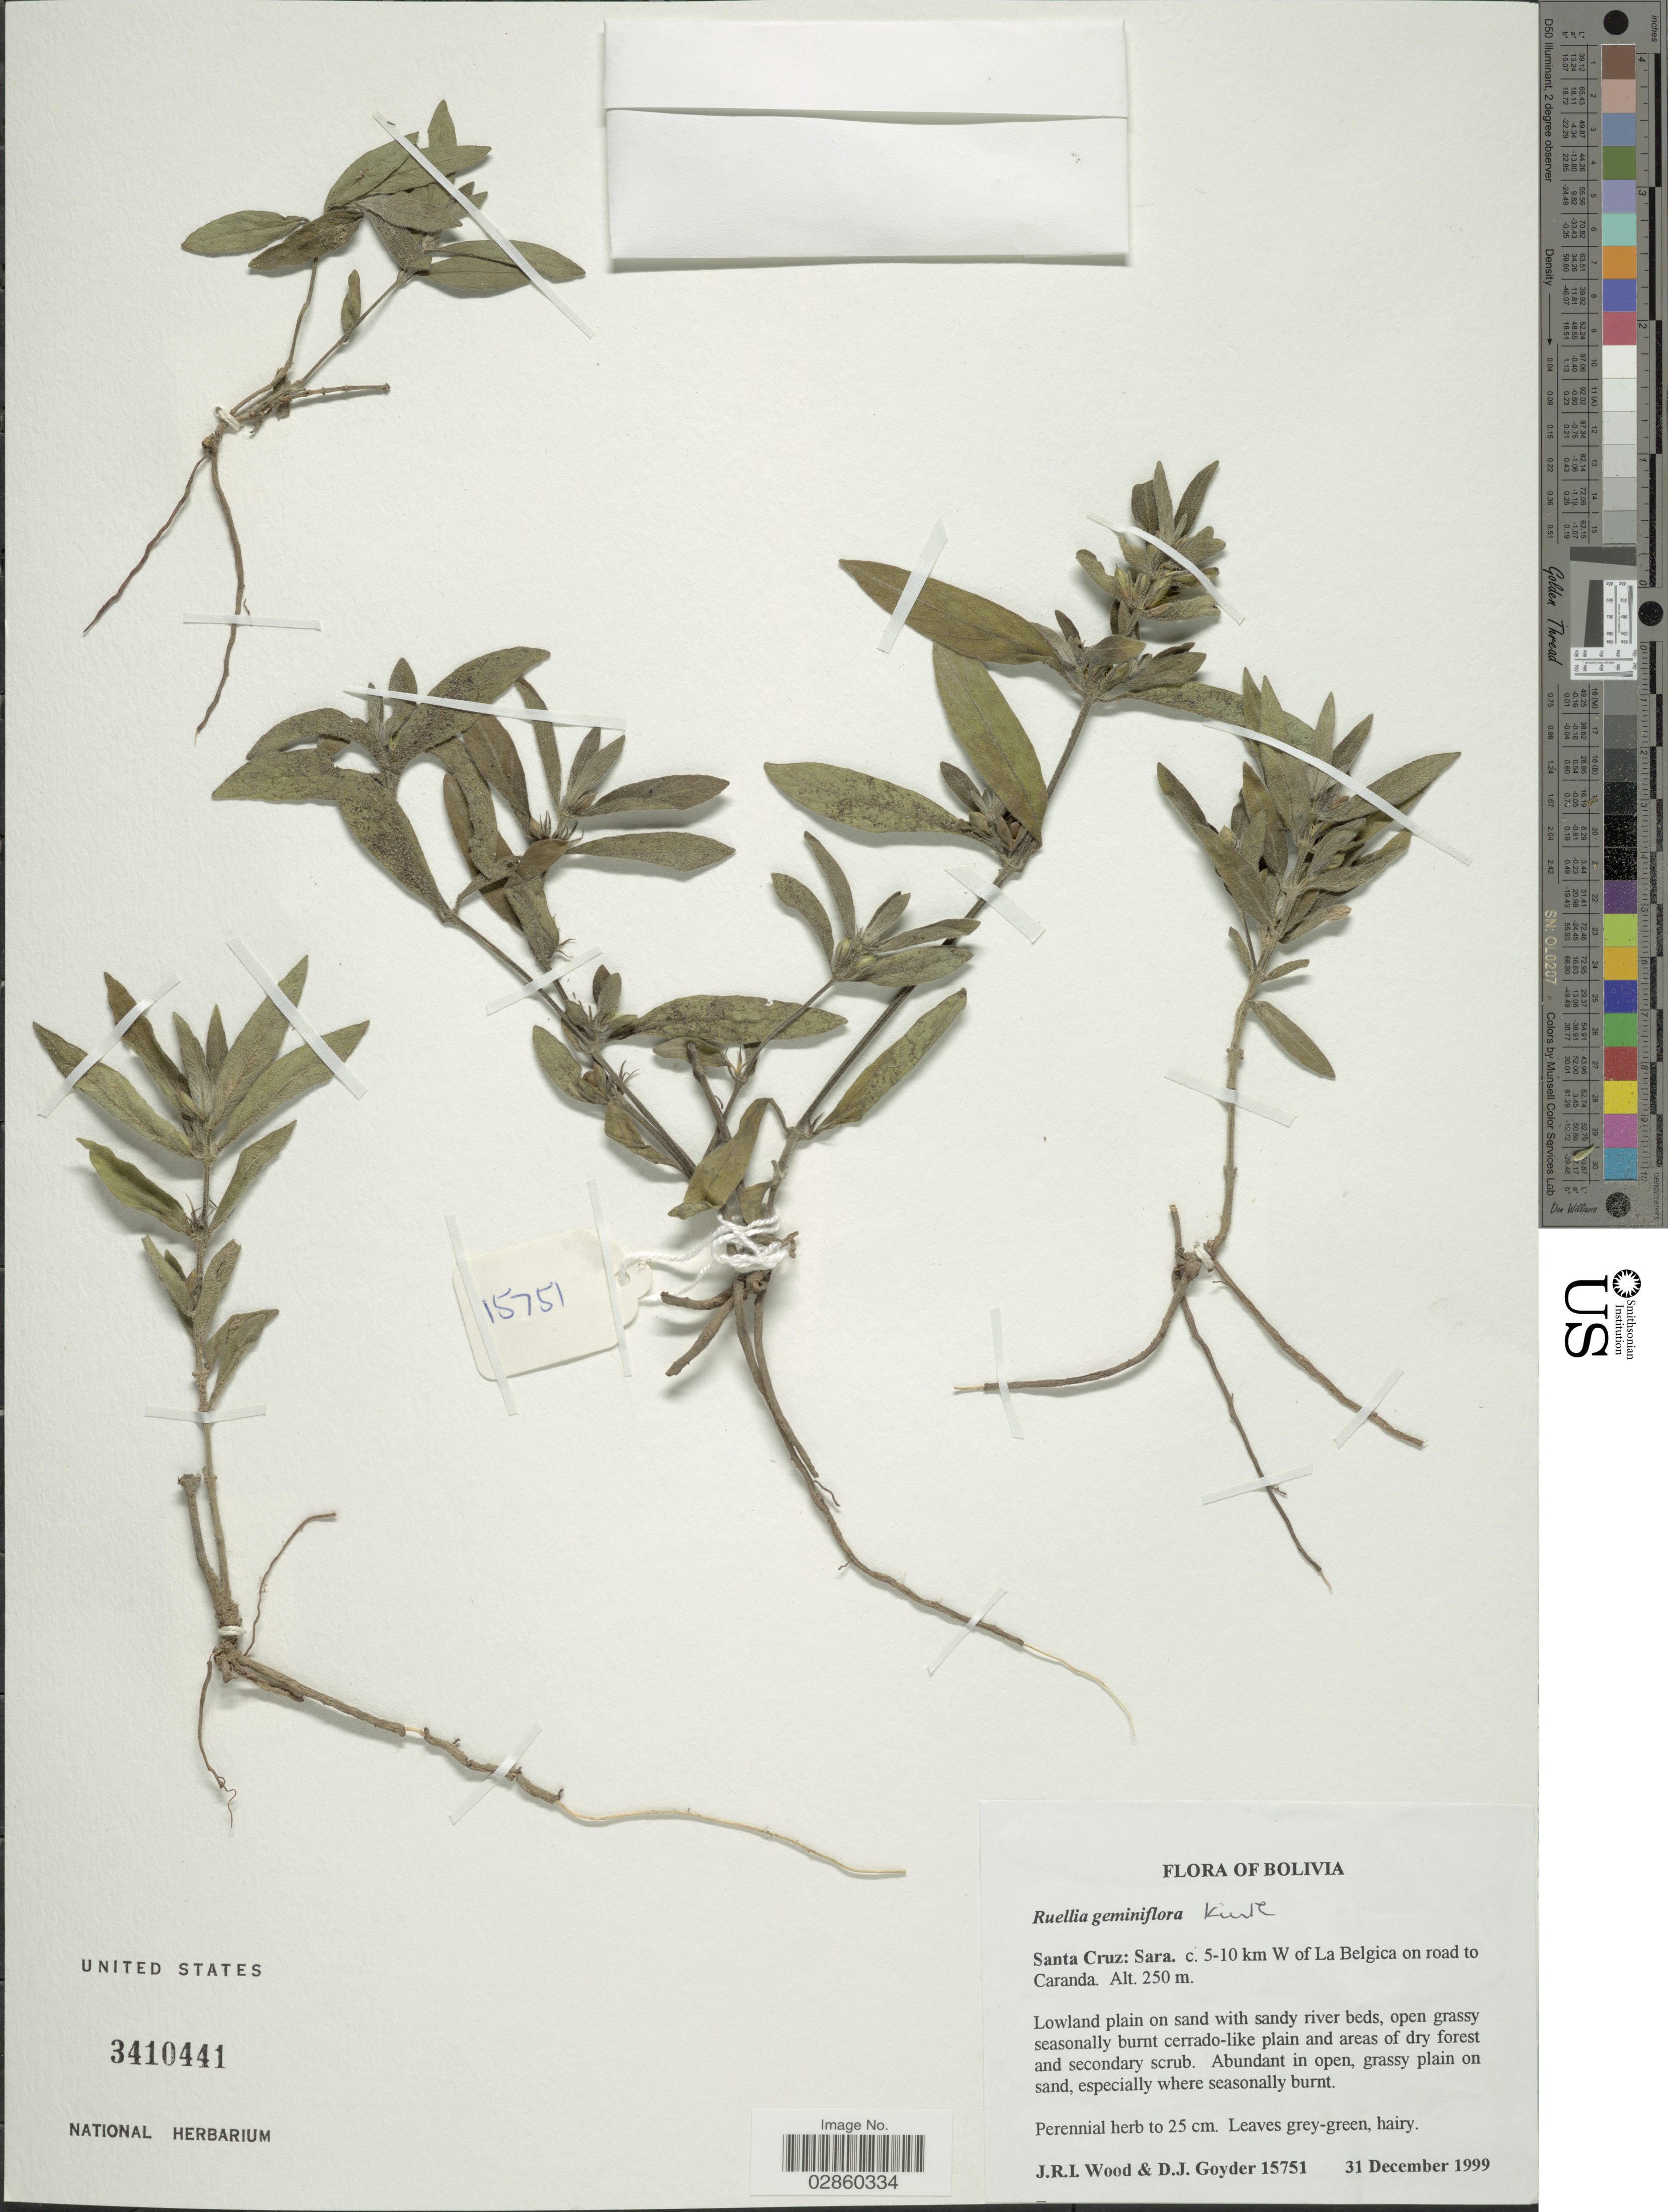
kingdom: Plantae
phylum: Tracheophyta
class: Magnoliopsida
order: Lamiales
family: Acanthaceae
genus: Ruellia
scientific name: Ruellia geminiflora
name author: Kunth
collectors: J. R. I. Wood & D. Goyder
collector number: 15751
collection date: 1999-12-31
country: Bolivia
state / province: Santa Cruz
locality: Sara, c. 5-10 km W of La Belgica on road to Caranda.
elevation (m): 250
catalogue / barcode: US 3410441